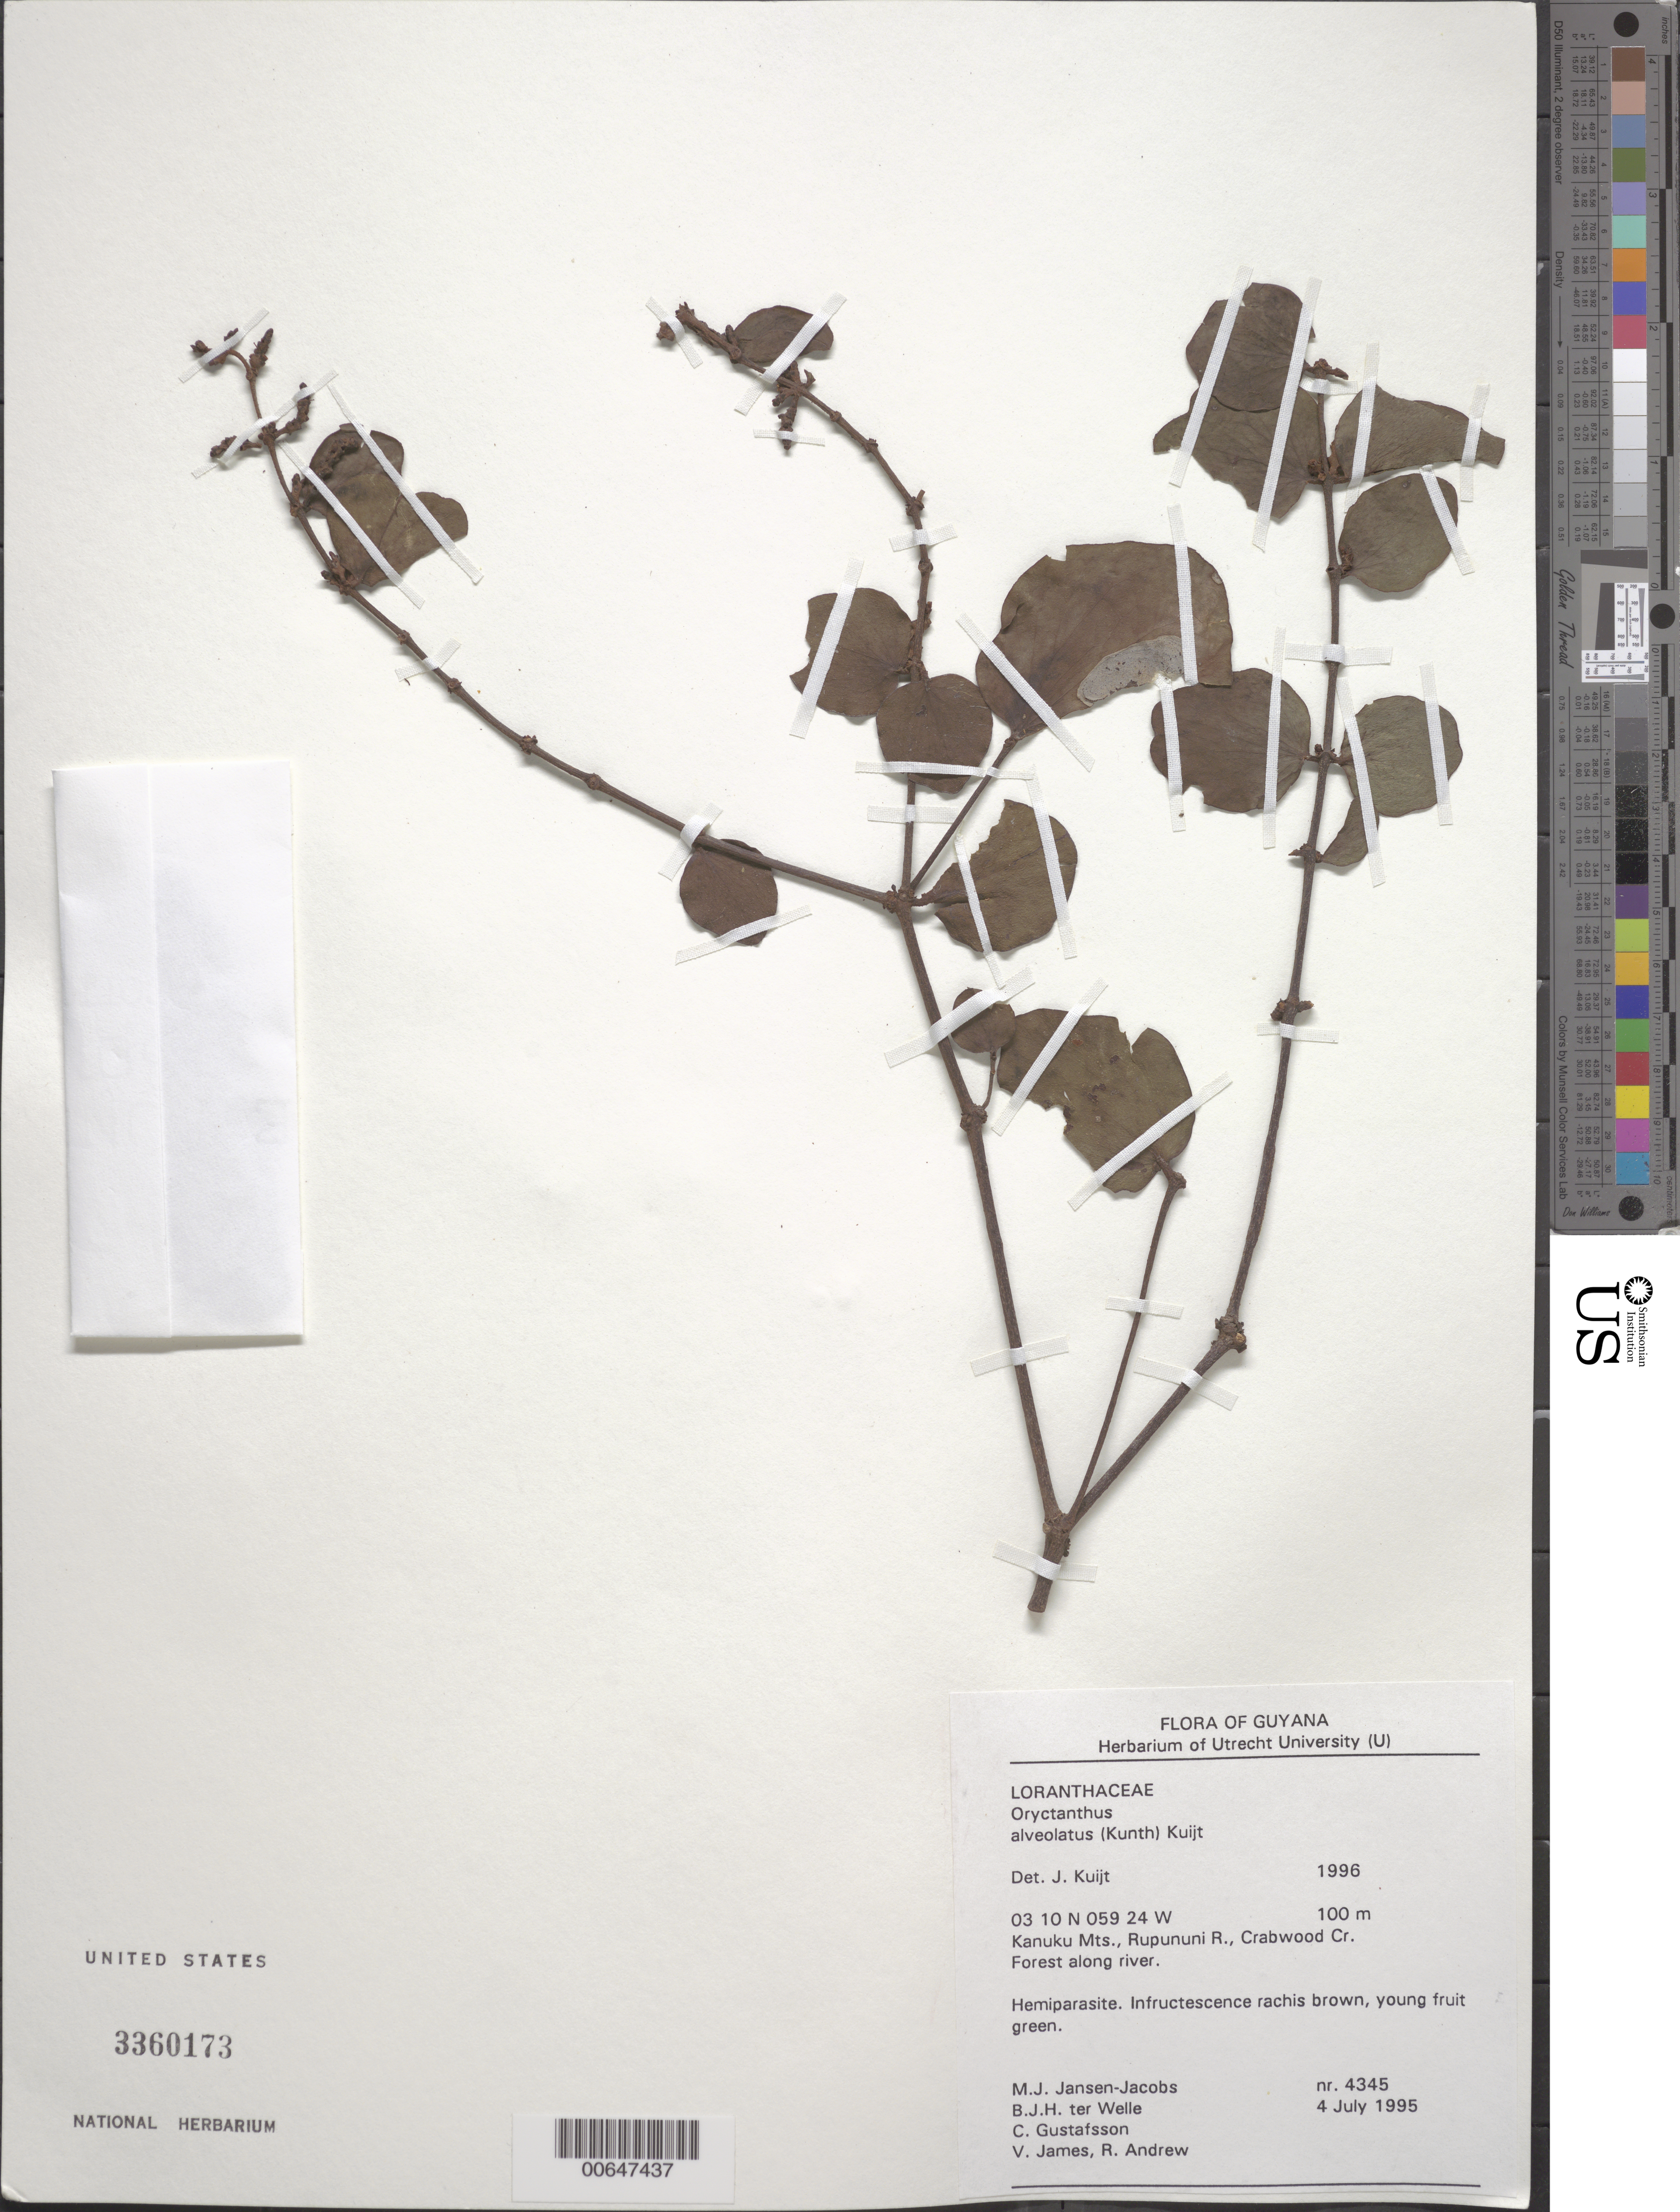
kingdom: Plantae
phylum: Tracheophyta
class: Magnoliopsida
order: Santalales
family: Loranthaceae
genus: Oryctanthus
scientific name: Oryctanthus alveolatus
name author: (Kunth) Kuijt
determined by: Kuijt, Job, (CANADA)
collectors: M. J. Jansen-Jacobs, B. Welle, C. G. Gustafsson, V. James & R. Andrew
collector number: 4345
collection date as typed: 4-Jul-95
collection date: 1995-07-04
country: Guyana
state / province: U. Takutu-U. Essequibo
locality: Crabwood Creek, Rupununi River, Kanuku Mts.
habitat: Forest along river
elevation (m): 100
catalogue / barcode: US 3360173